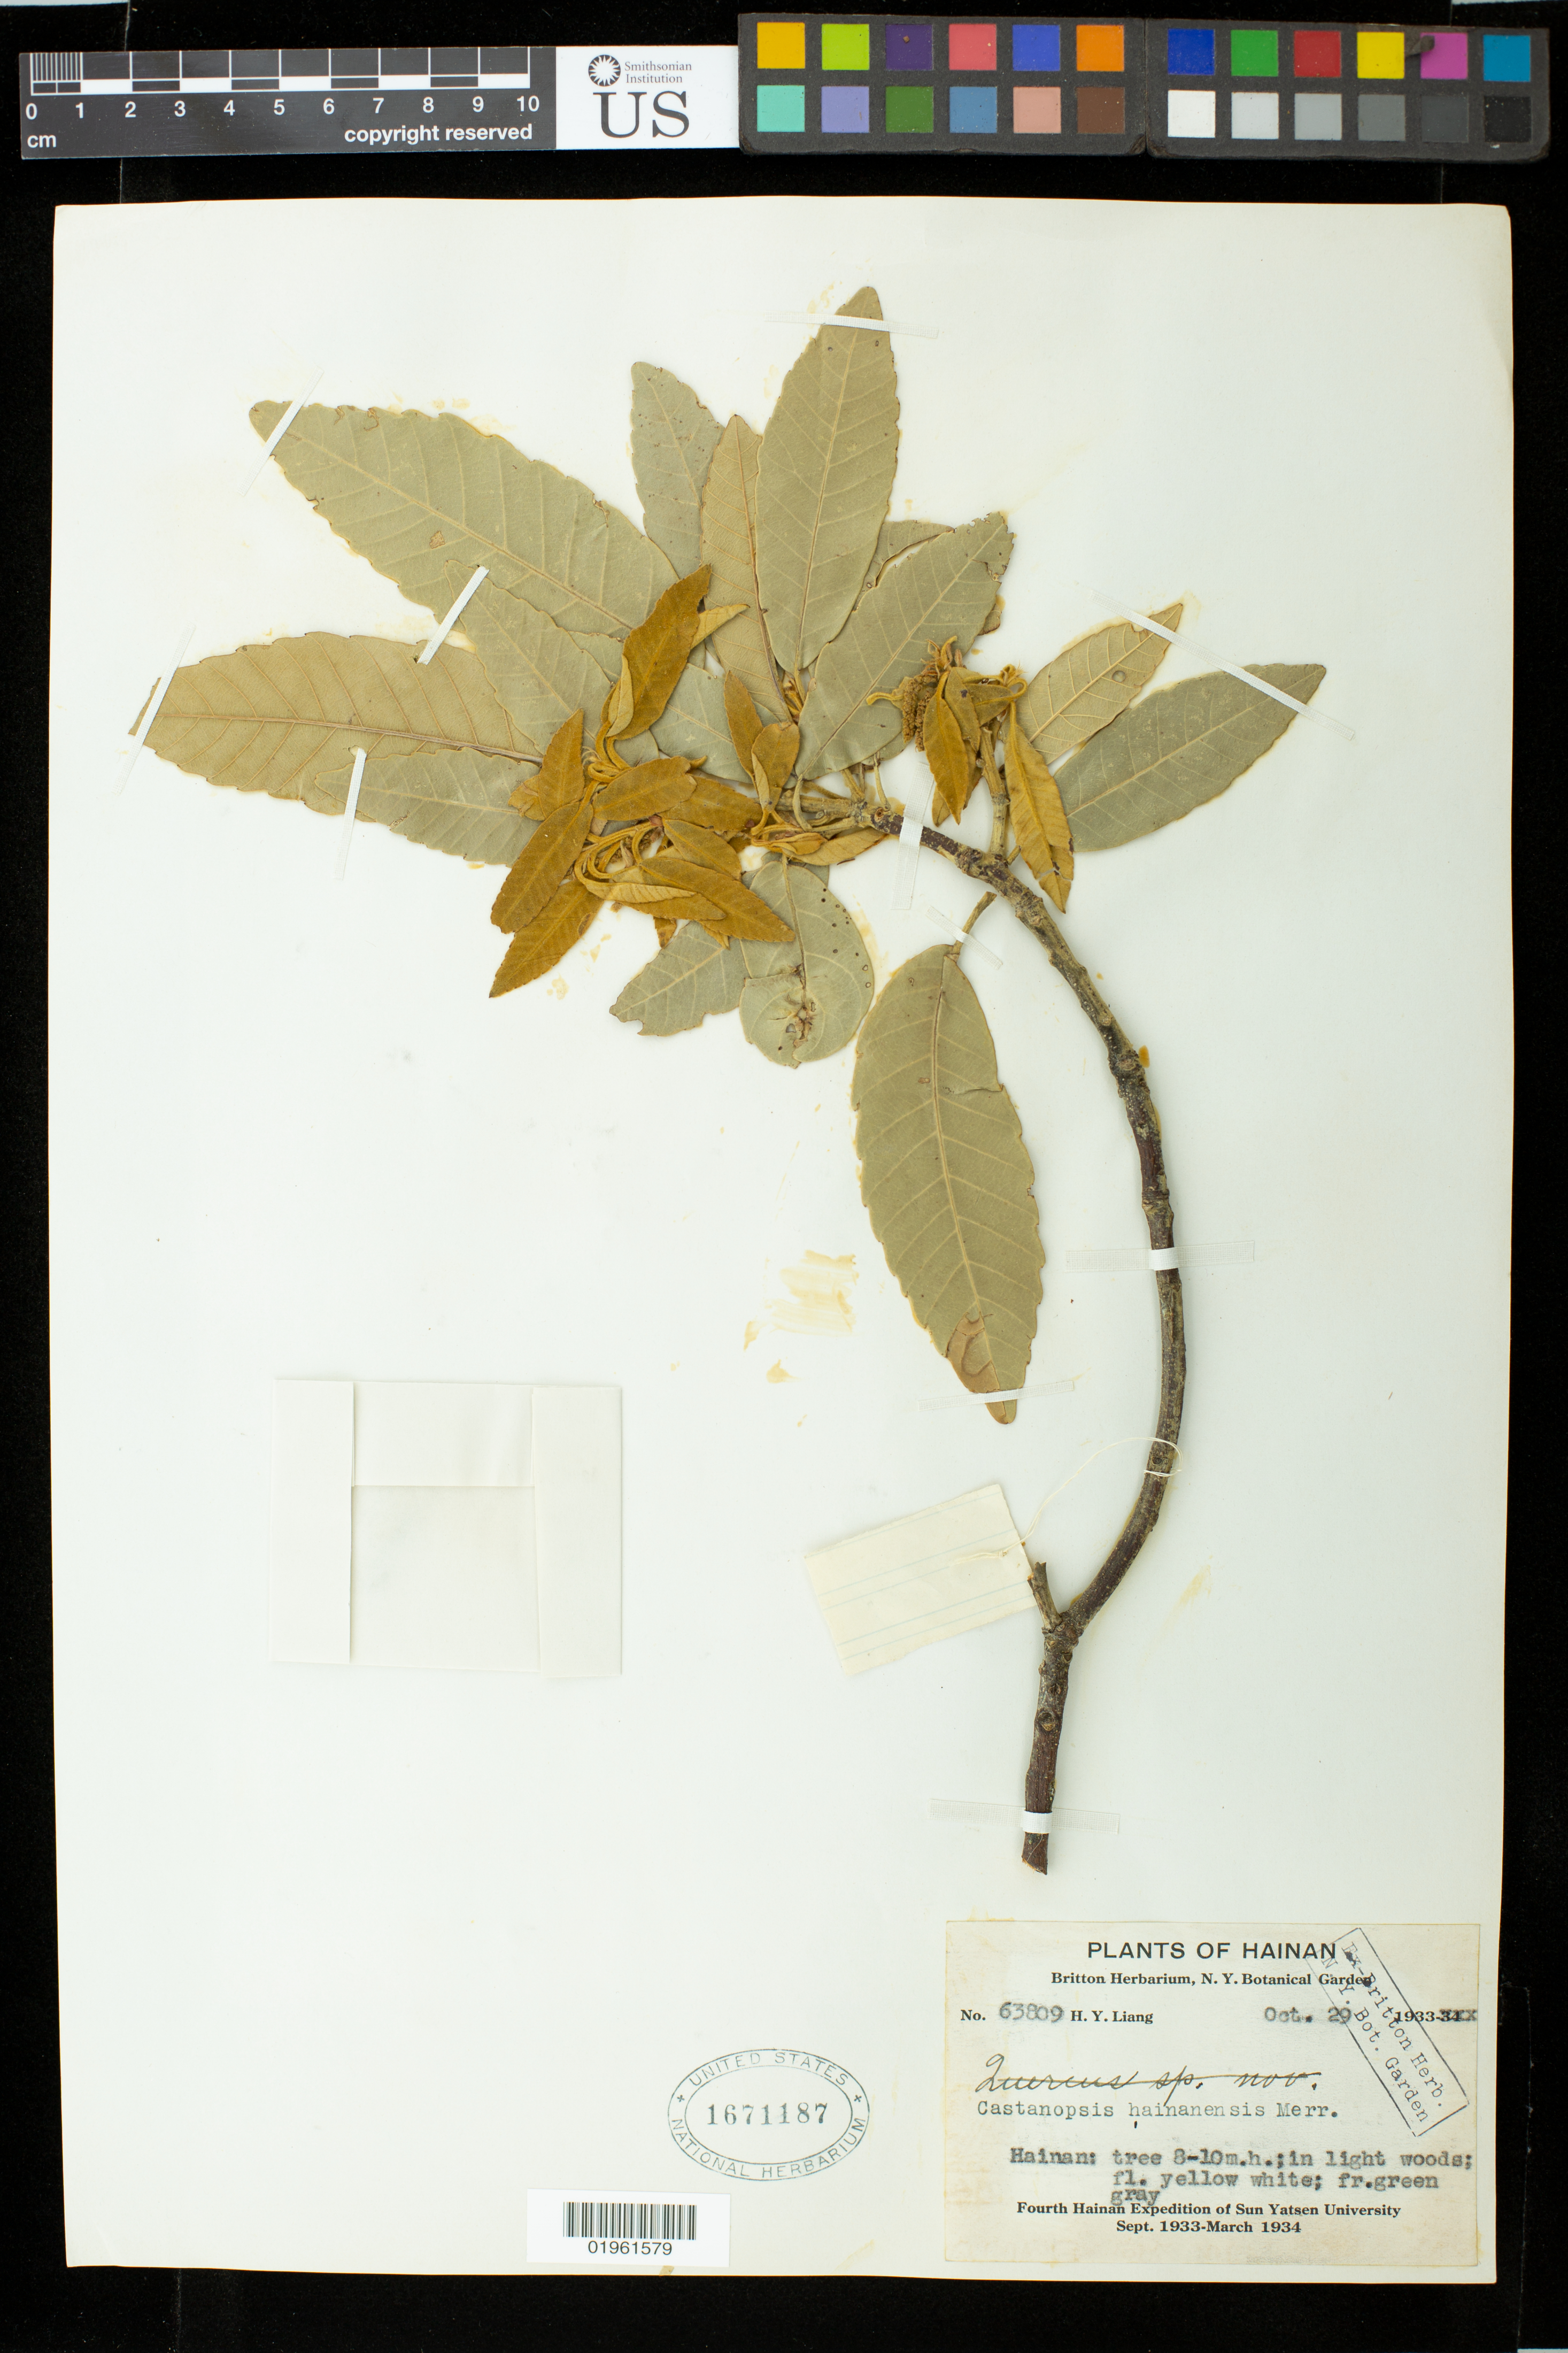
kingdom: Plantae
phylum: Tracheophyta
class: Magnoliopsida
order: Fagales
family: Fagaceae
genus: Castanopsis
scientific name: Castanopsis hainanensis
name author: Merr.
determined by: Liang, H. Y.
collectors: H. Y. Liang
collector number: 63809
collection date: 1933-10-29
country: China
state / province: Hainan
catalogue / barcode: US 1671187